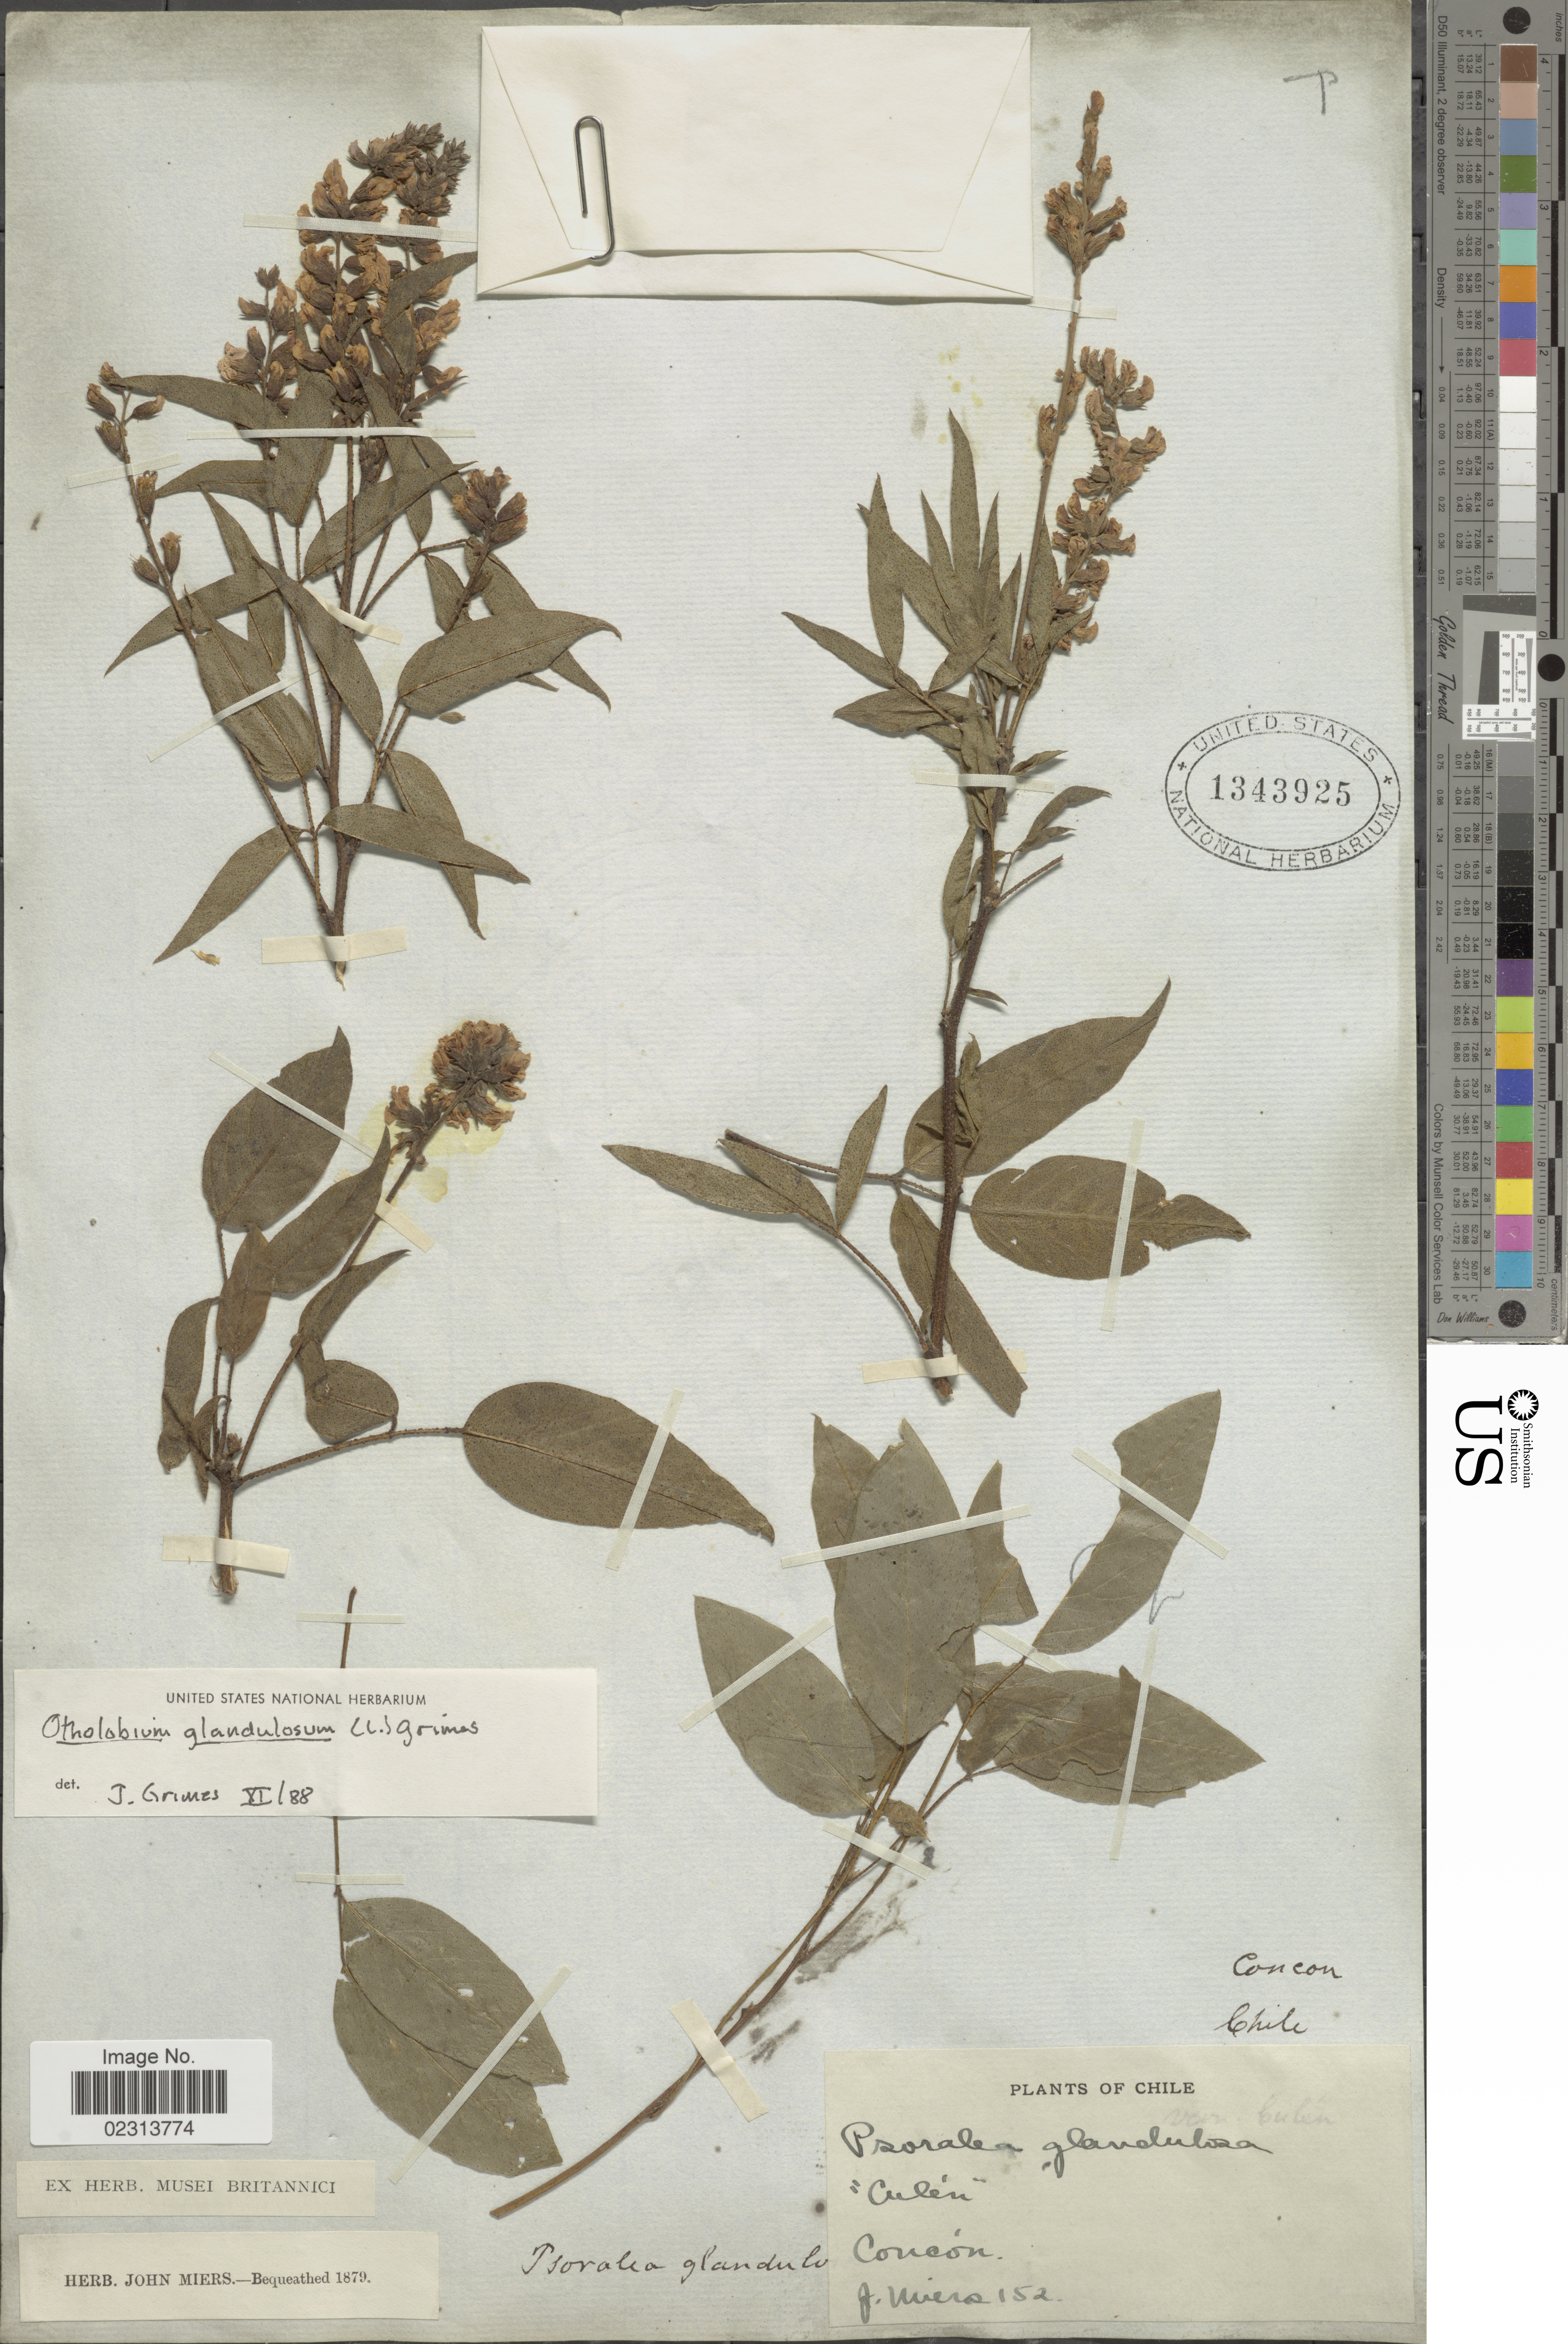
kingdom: Plantae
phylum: Tracheophyta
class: Magnoliopsida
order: Fabales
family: Fabaceae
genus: Otholobium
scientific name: Otholobium glandulosum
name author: (L.) J.W. Grimes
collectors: J. Miers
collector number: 152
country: Chile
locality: Concon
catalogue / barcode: US 1343925